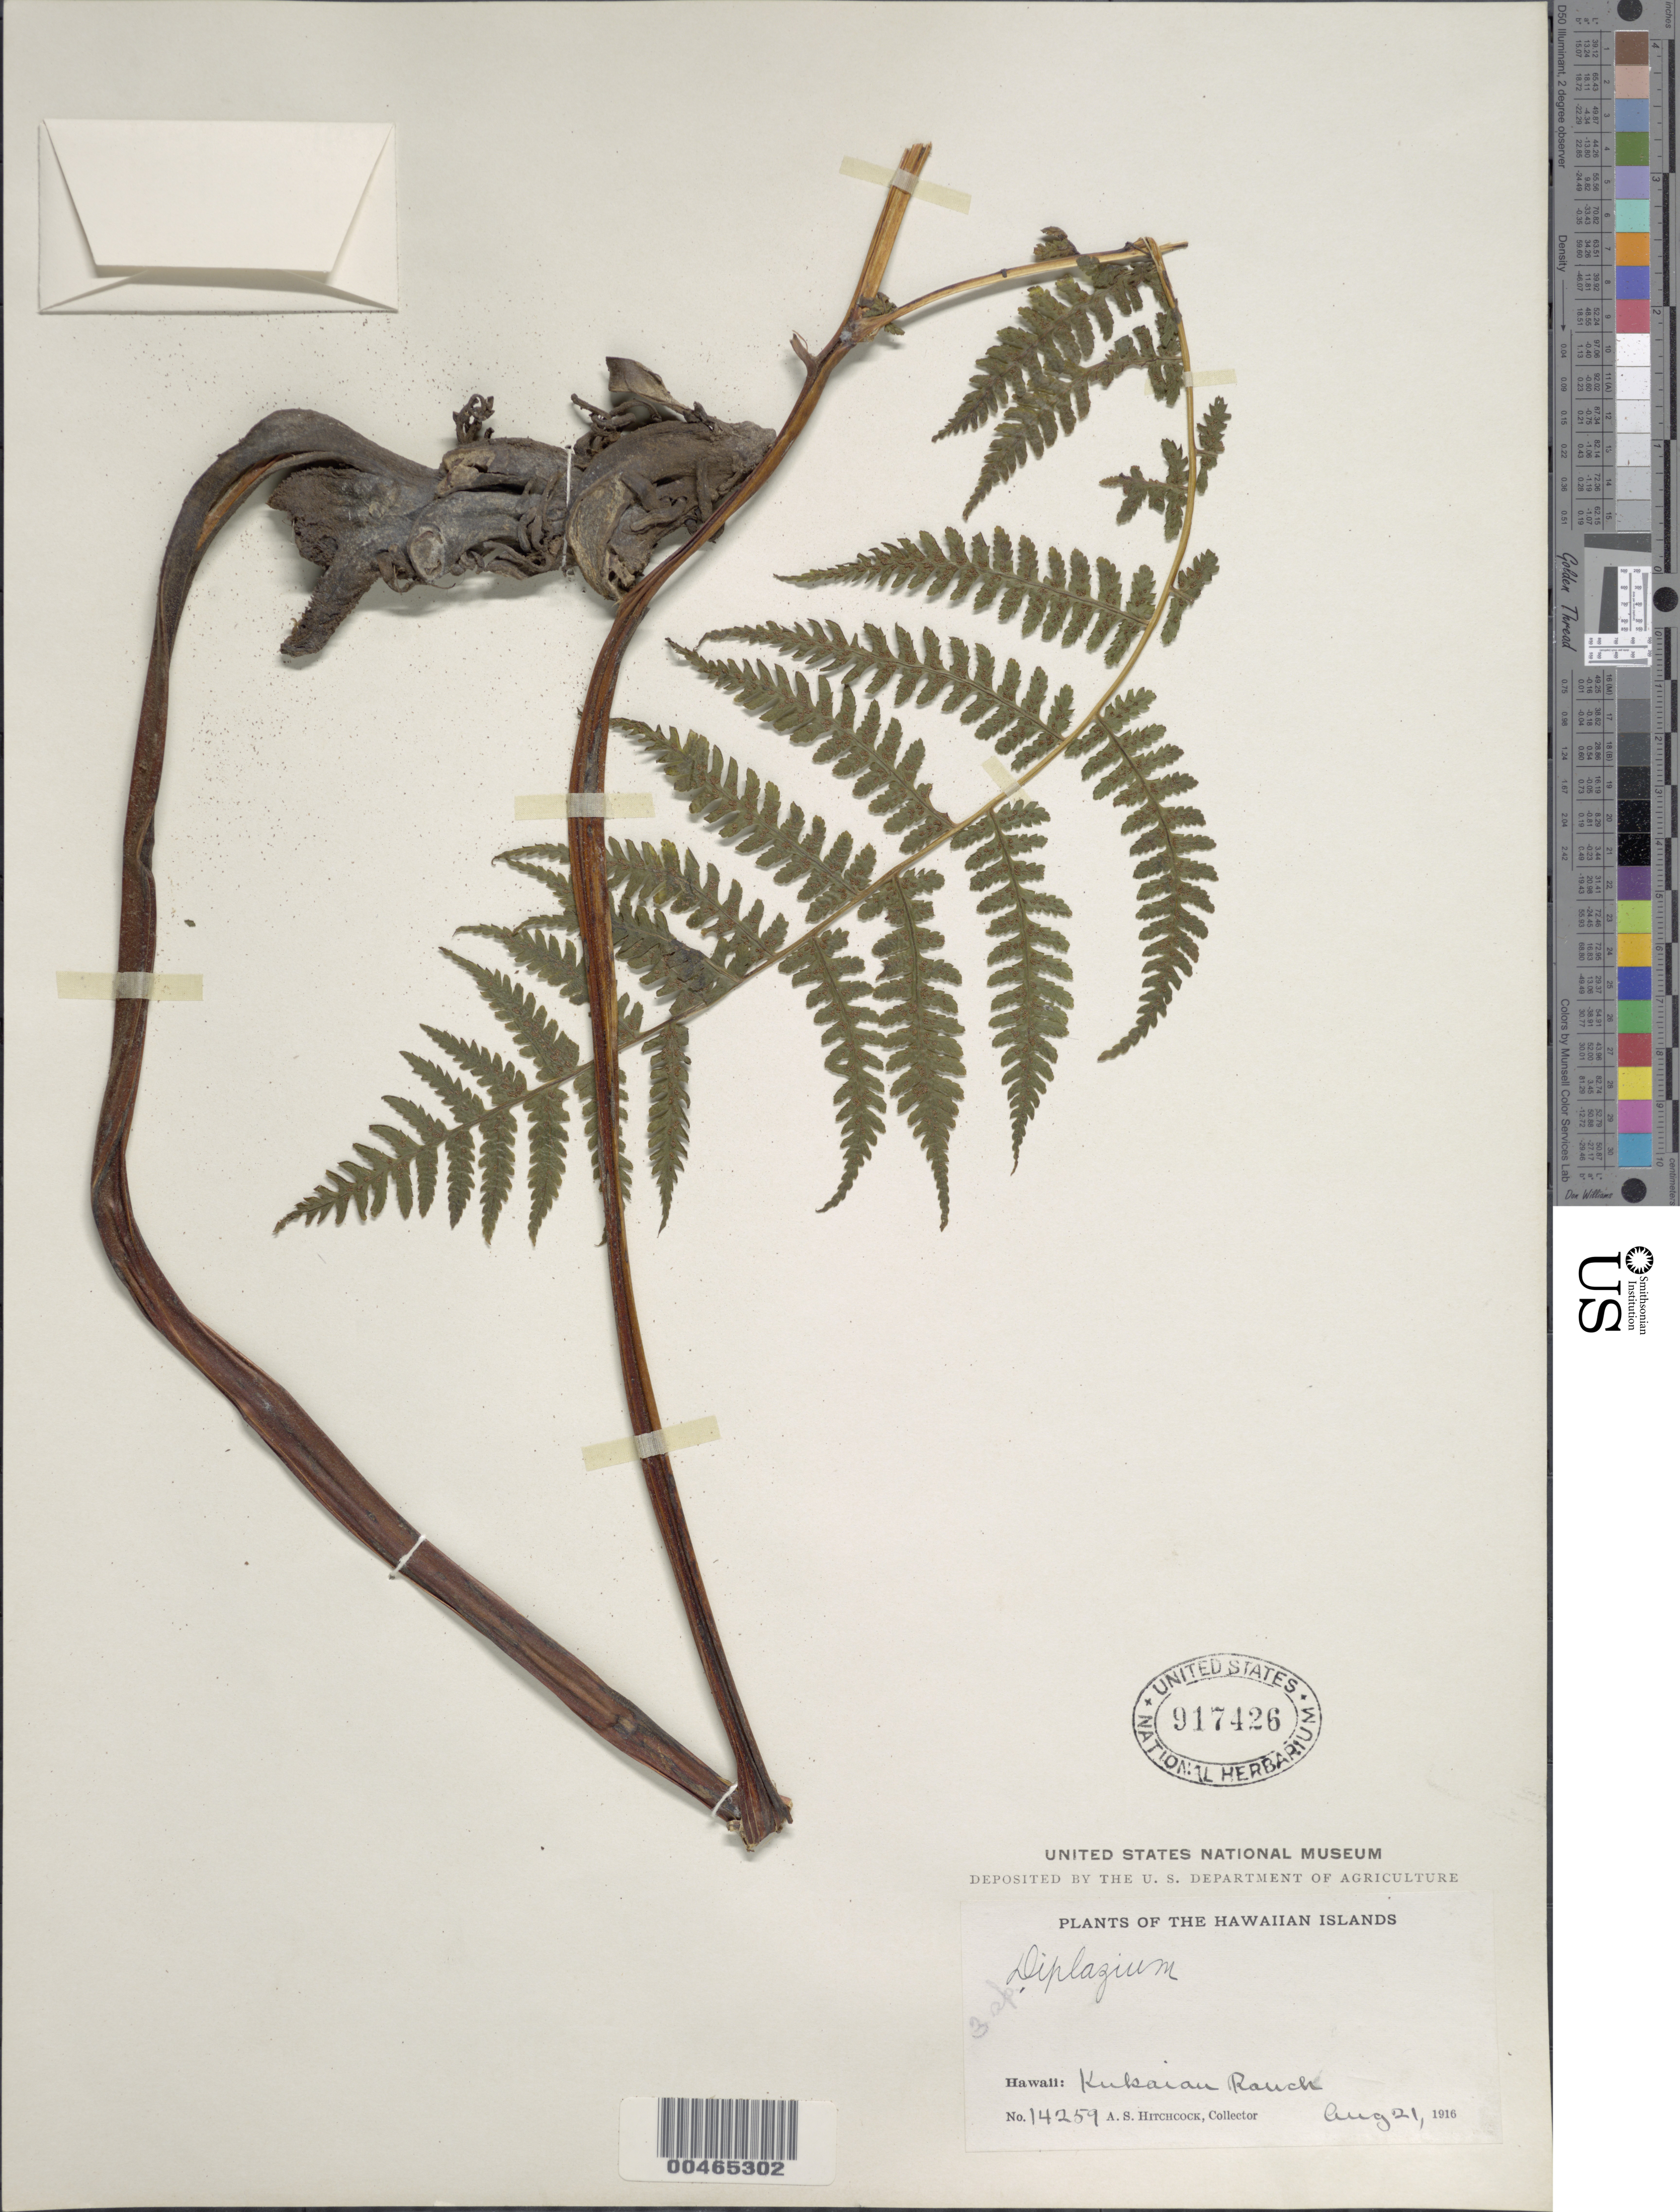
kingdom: Plantae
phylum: Tracheophyta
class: Polypodiopsida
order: Polypodiales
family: Athyriaceae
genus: Diplazium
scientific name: Diplazium sandwichianum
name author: (C. Presl) Diels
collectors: A. S. Hitchcock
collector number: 14259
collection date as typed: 21 Aug 1816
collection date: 1816-08-21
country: United States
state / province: Hawaii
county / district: Hawaii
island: Hawaii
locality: Kukaiau Ranch, Hawaii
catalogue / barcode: US 917426